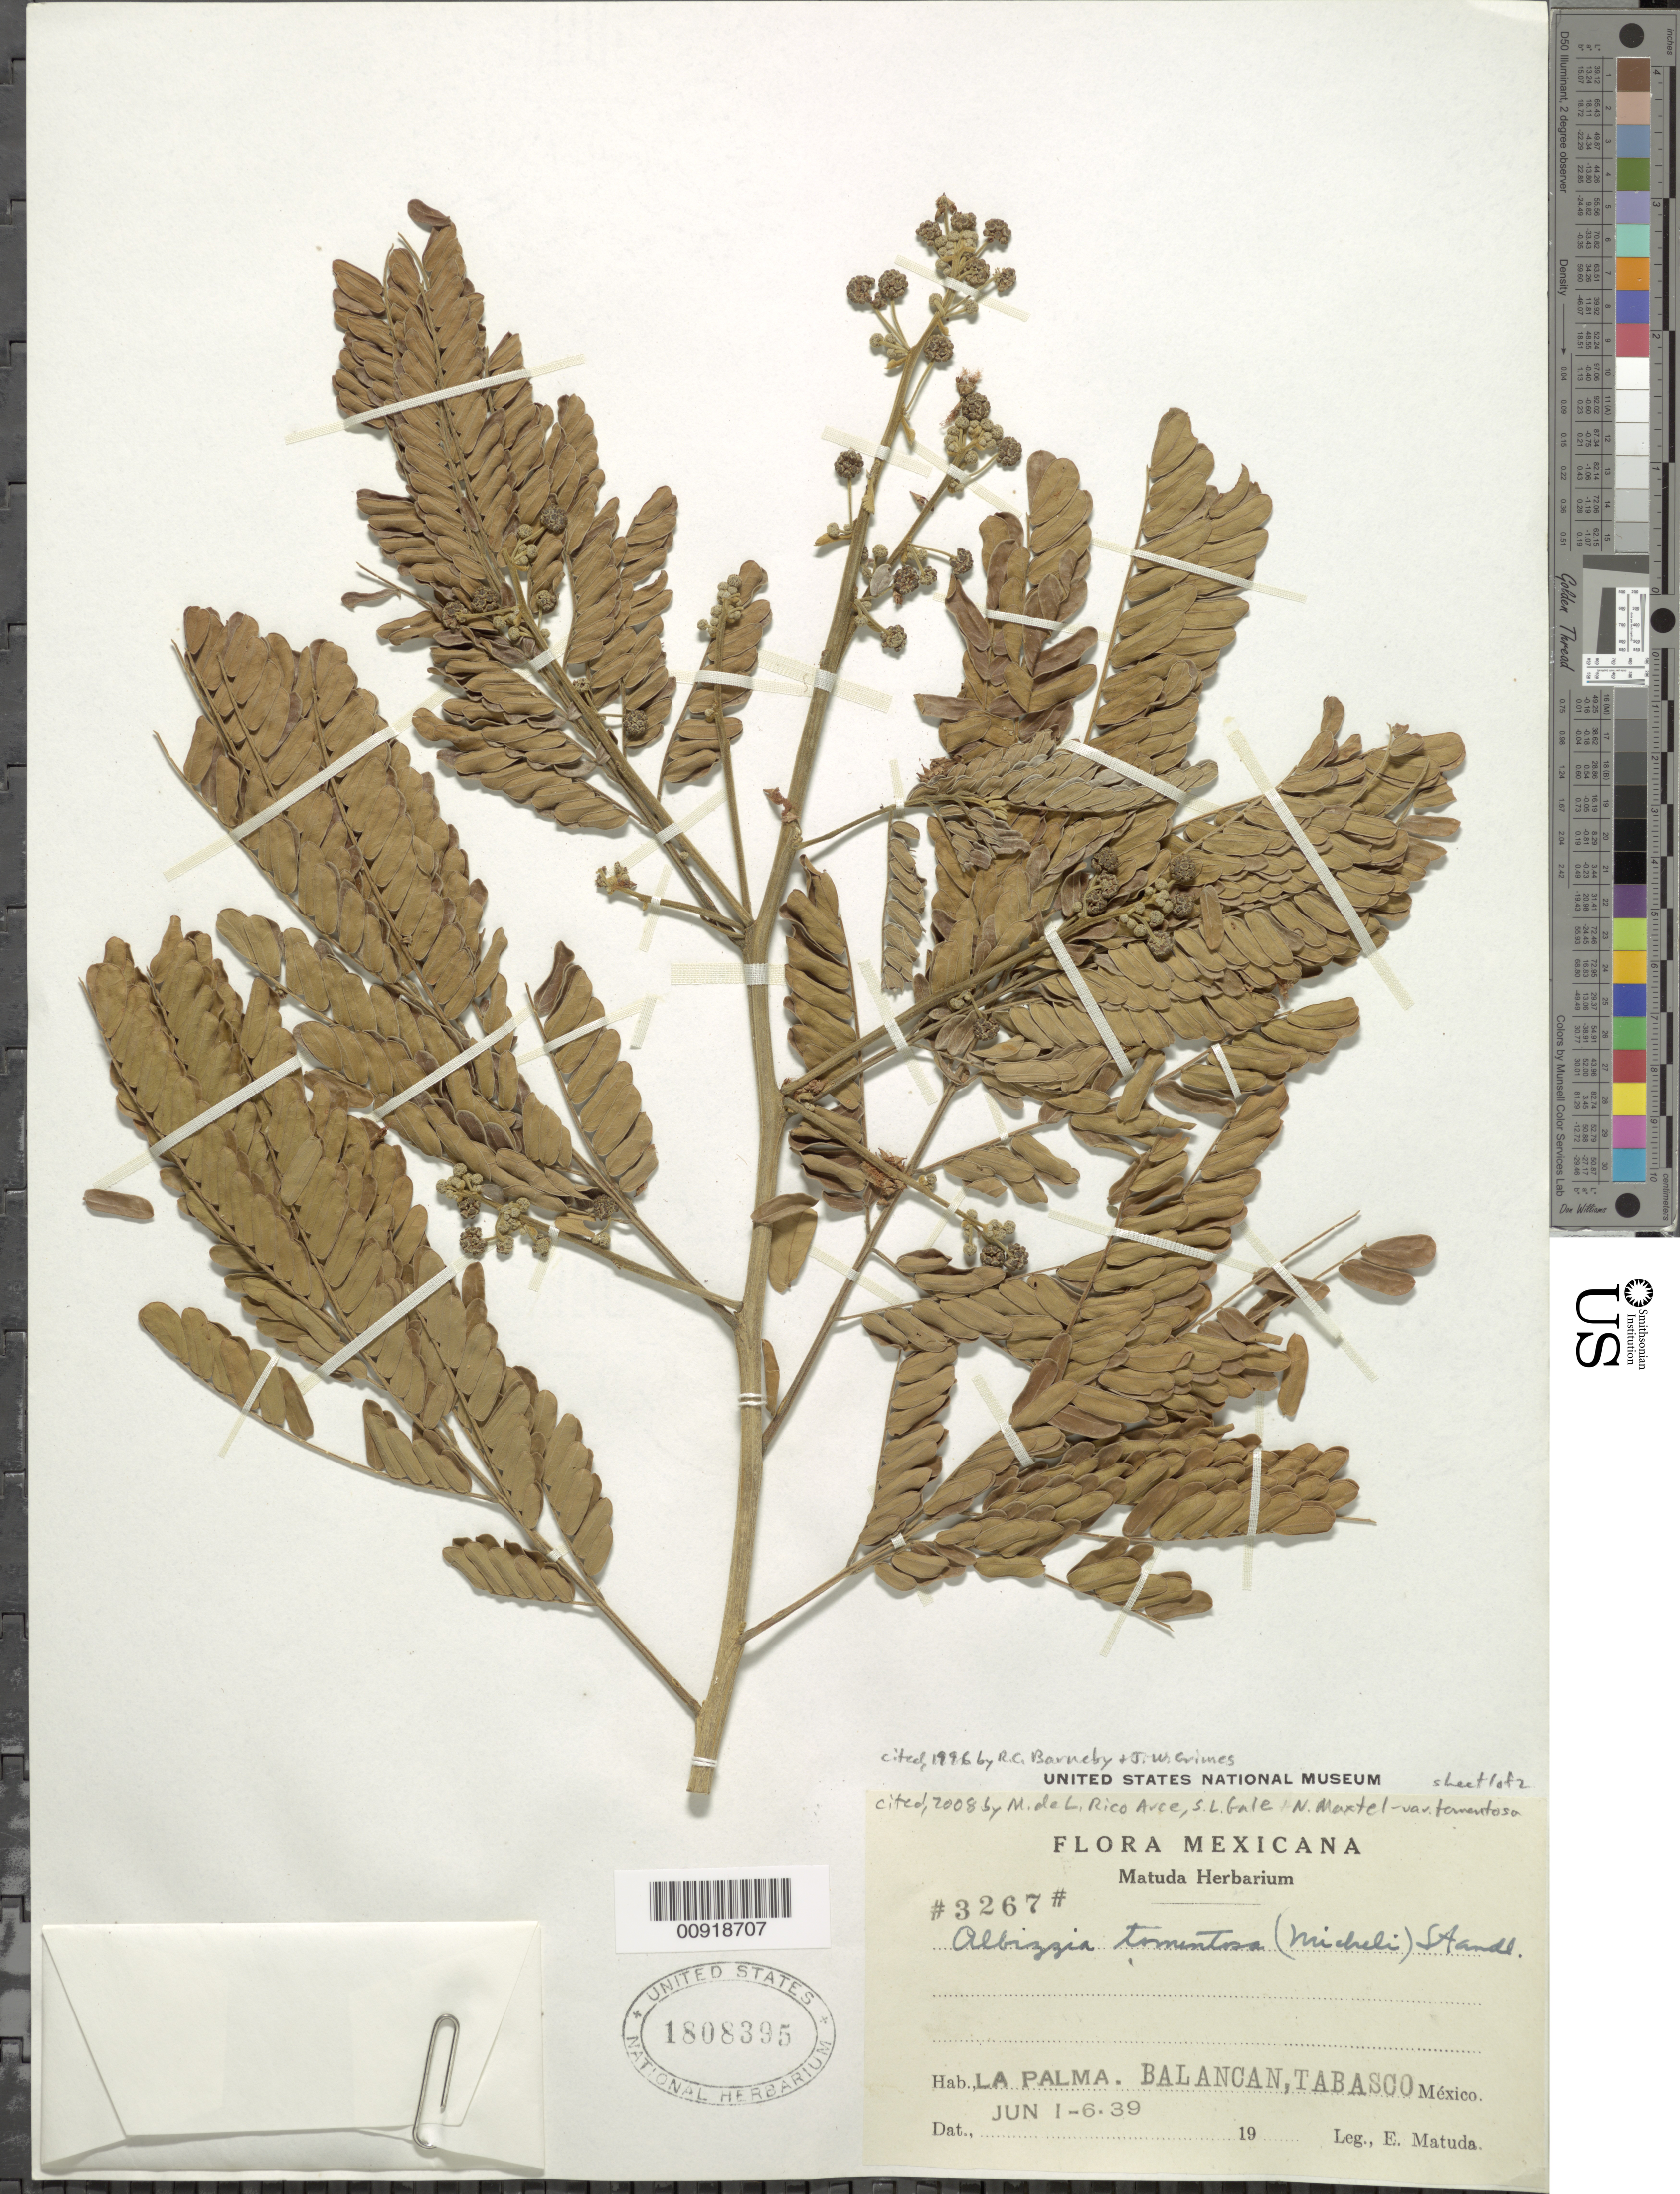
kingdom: Plantae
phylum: Tracheophyta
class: Magnoliopsida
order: Fabales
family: Fabaceae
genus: Pseudalbizzia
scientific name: Pseudalbizzia tomentosa var. tomentosa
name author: (Micheli) Koenen & Duno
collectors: E. Matuda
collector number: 3267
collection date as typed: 01 Jun 1939 to 06 Jun 1939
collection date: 1939-06-01/1939-06-06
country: Mexico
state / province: Tabasco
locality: La Palma, Balancan, Tabasco.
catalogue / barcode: US 1808395